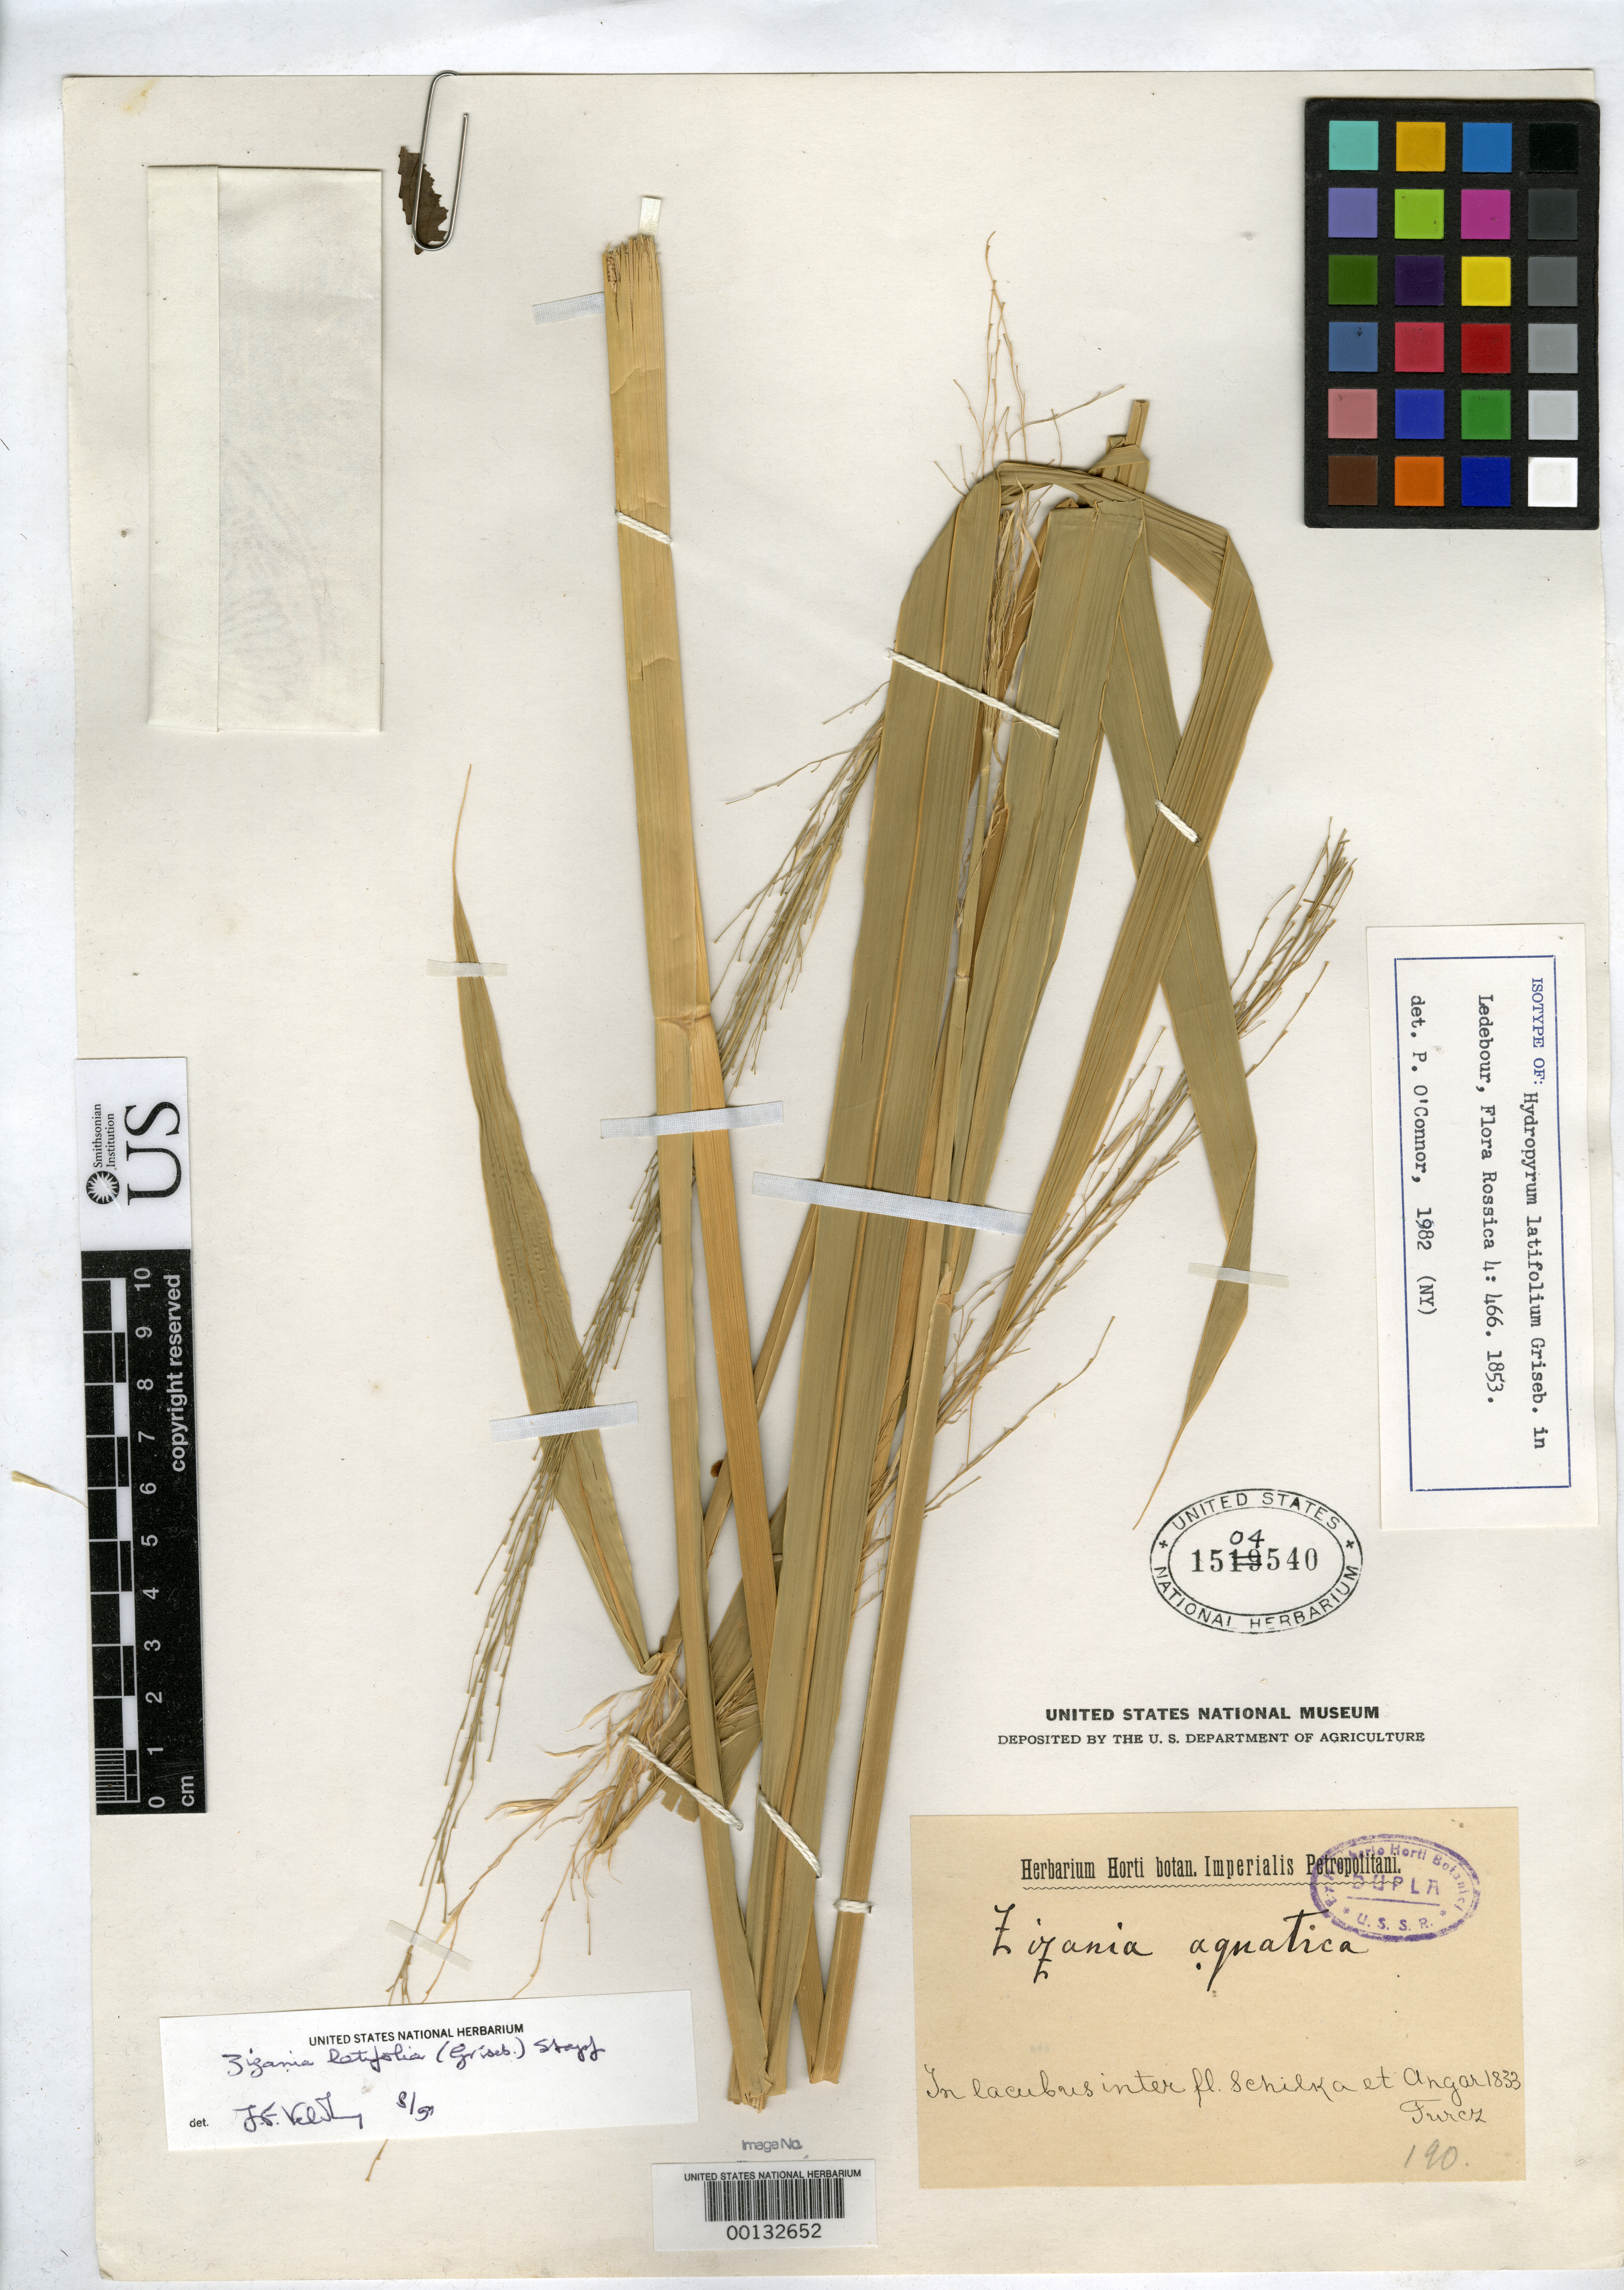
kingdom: Plantae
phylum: Tracheophyta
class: Liliopsida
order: Poales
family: Poaceae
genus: Hydropyrum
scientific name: Hydropyrum latifolium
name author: Griseb. in Ledeb.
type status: Isotype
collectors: N. Turczaninov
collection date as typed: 1833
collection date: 1833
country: Russian Federation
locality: Schilka and Angara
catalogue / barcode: US 1504540